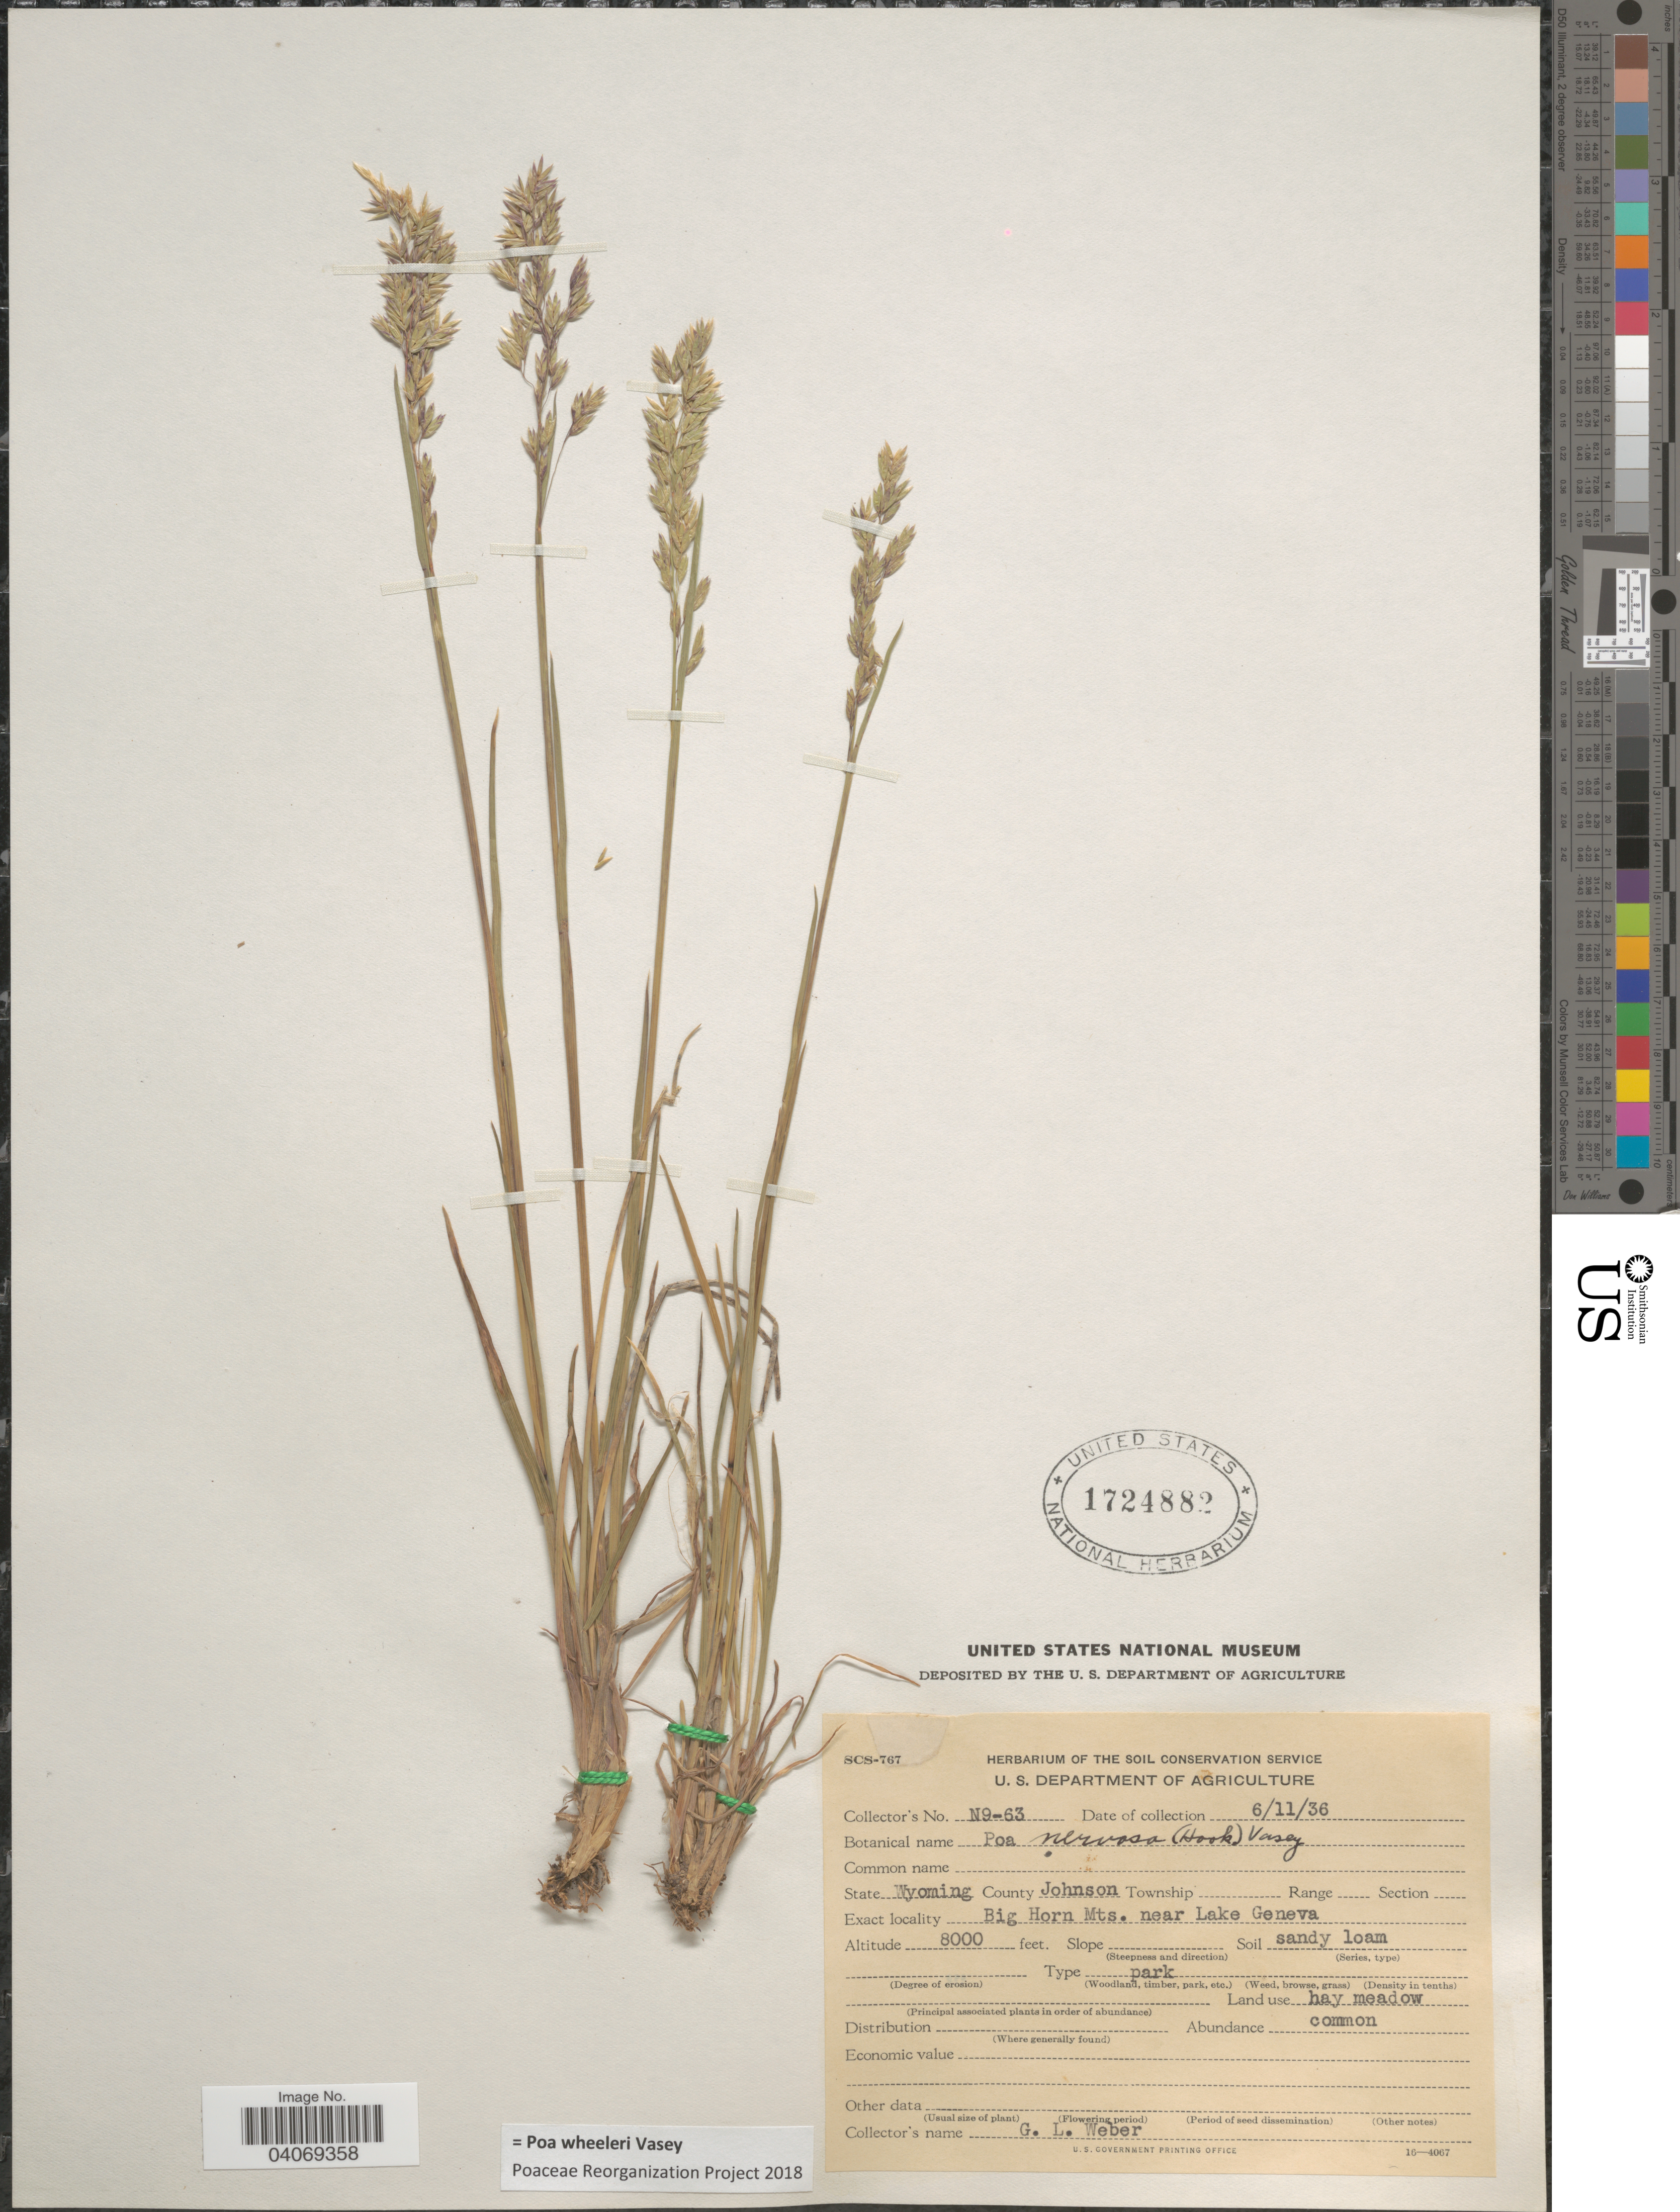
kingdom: Plantae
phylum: Tracheophyta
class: Liliopsida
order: Poales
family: Poaceae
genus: Poa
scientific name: Poa wheeleri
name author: Vasey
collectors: G. Weber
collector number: N9-63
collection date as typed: Transcribed d/m/y: 11/6/36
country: United States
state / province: Wyoming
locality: County Johnson. Big Horn Mts. near Lake Geneva.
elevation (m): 2438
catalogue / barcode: US 1724882